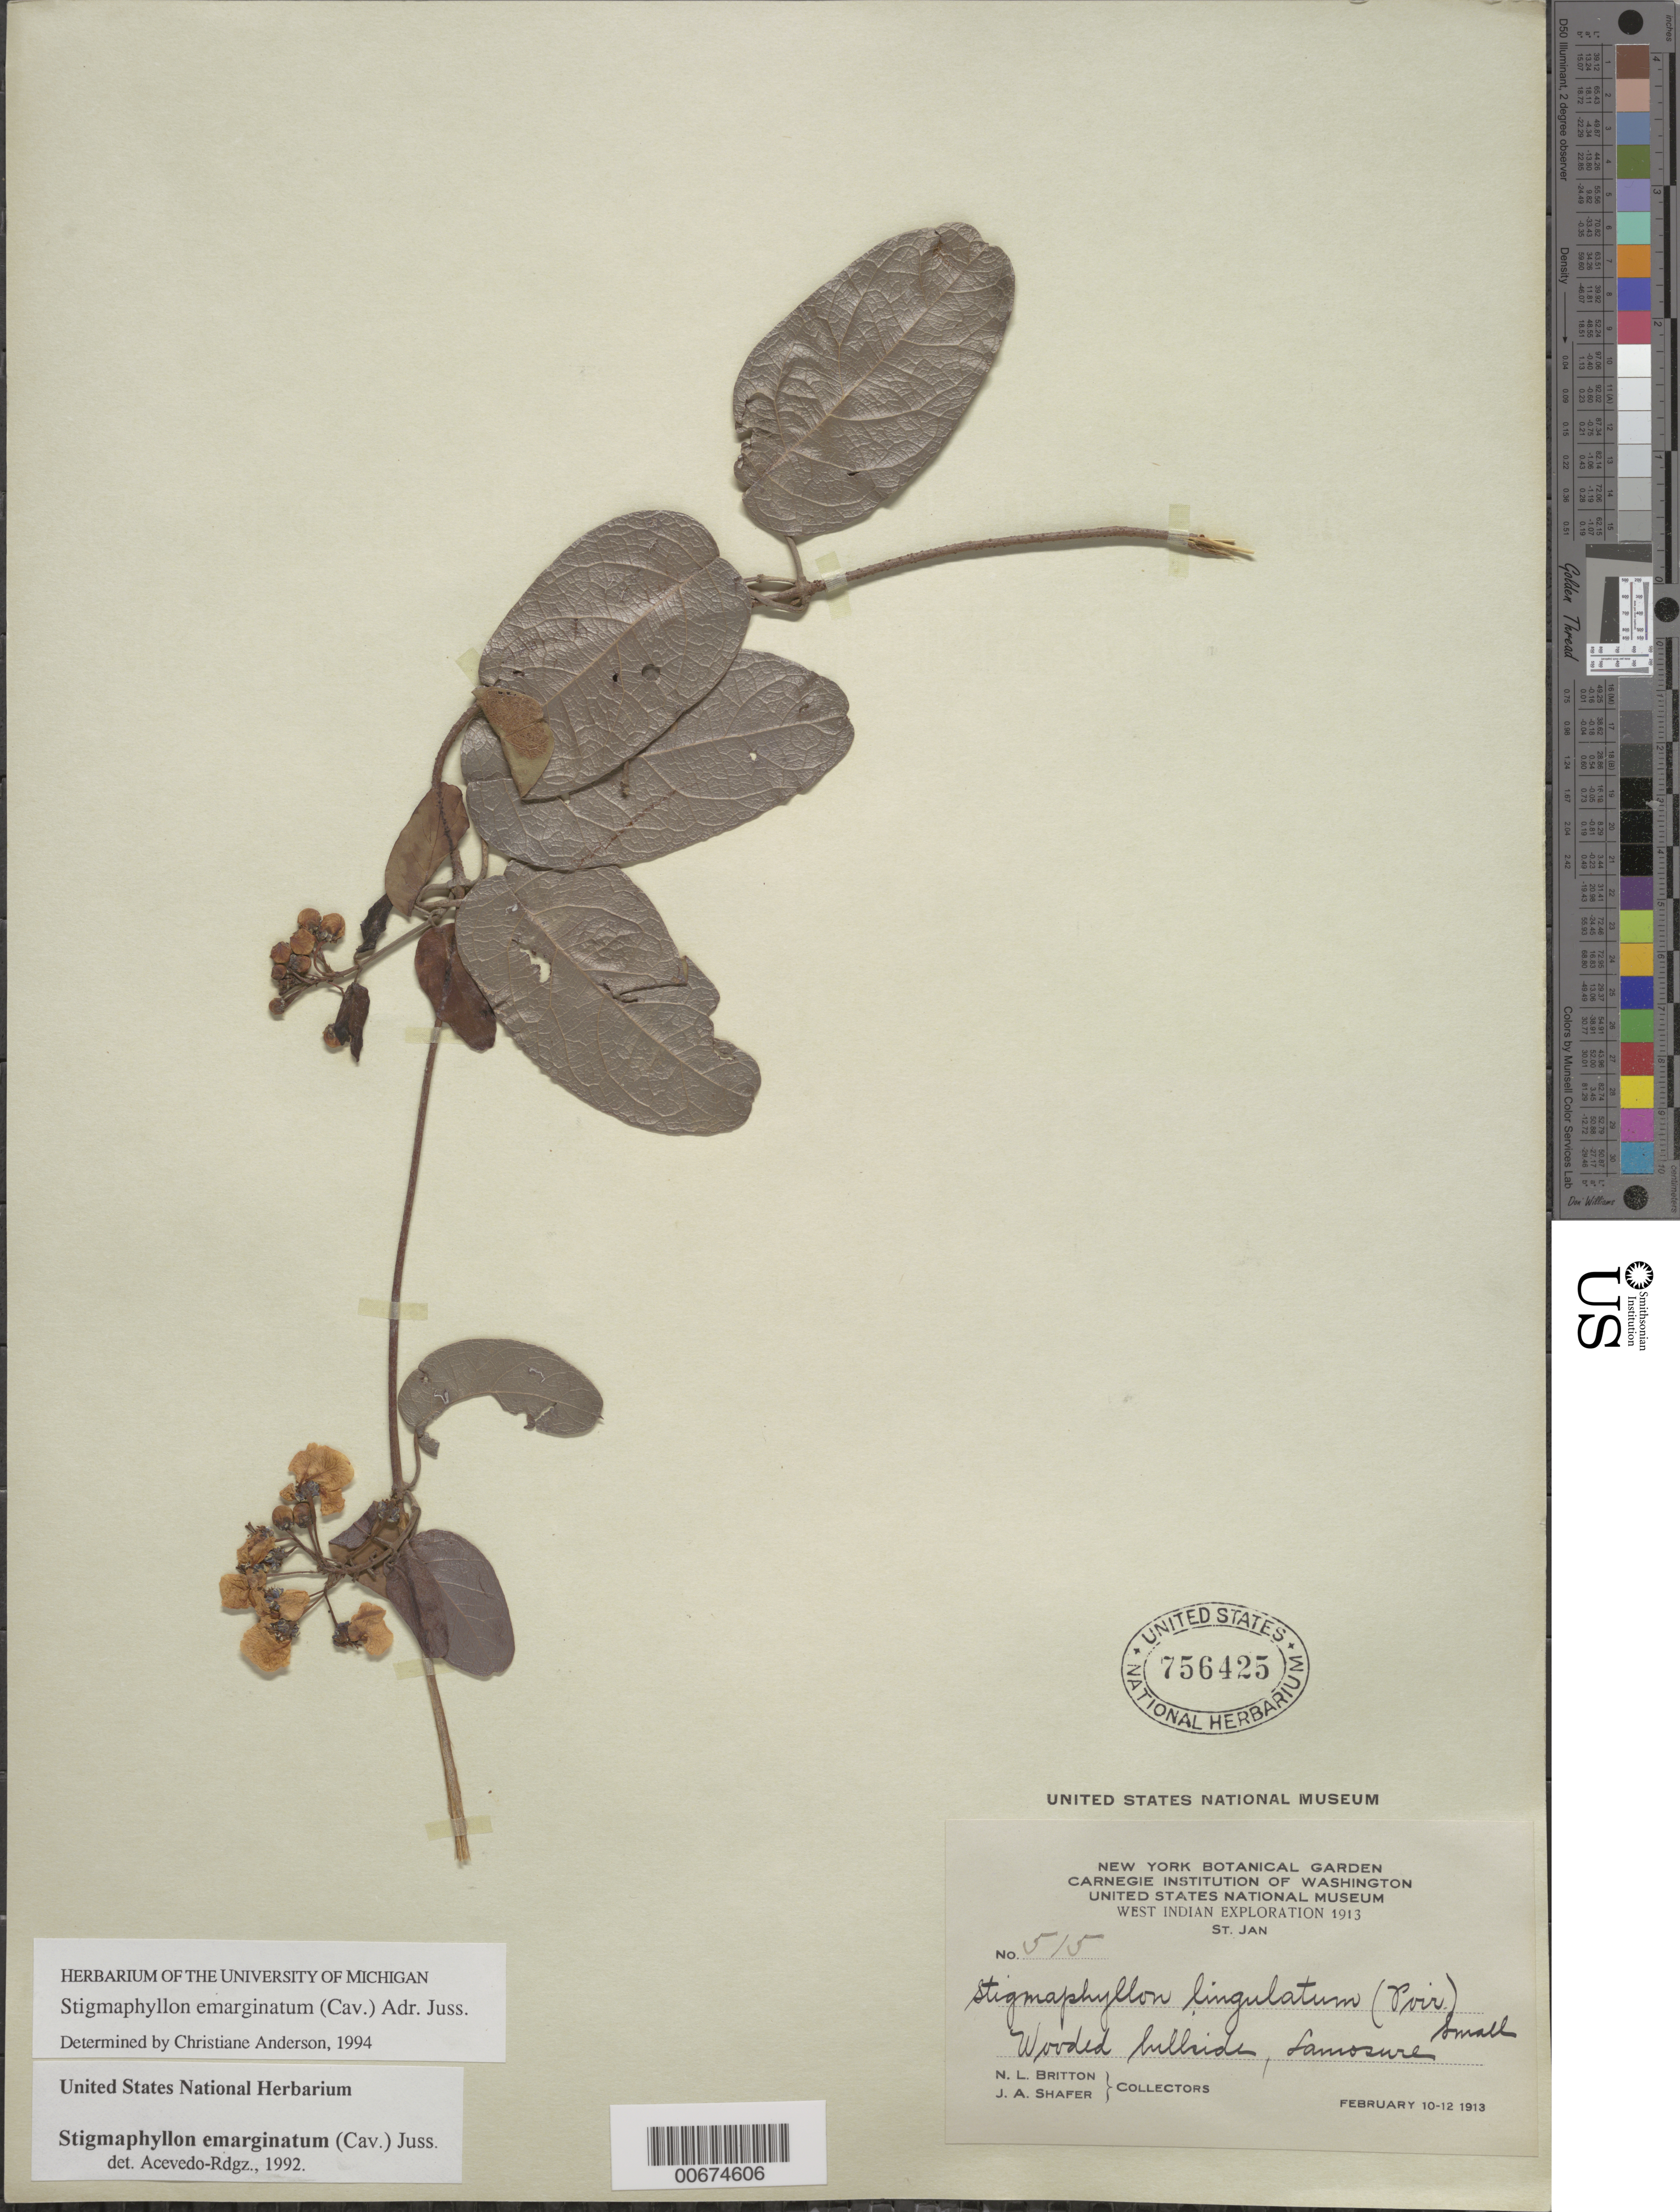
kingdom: Plantae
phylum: Tracheophyta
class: Magnoliopsida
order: Malpighiales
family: Malpighiaceae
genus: Stigmaphyllon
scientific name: Stigmaphyllon emarginatum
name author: (Cav.) A. Juss.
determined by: Anderson, C.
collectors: N. Britton & J. A. Shafer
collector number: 515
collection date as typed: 10 Feb 1913 to 12 Feb 1913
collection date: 1913-02-10/1913-02-12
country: U.S. Virgin Islands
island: St. John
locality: Lamosure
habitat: wooded hillside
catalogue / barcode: US 756425